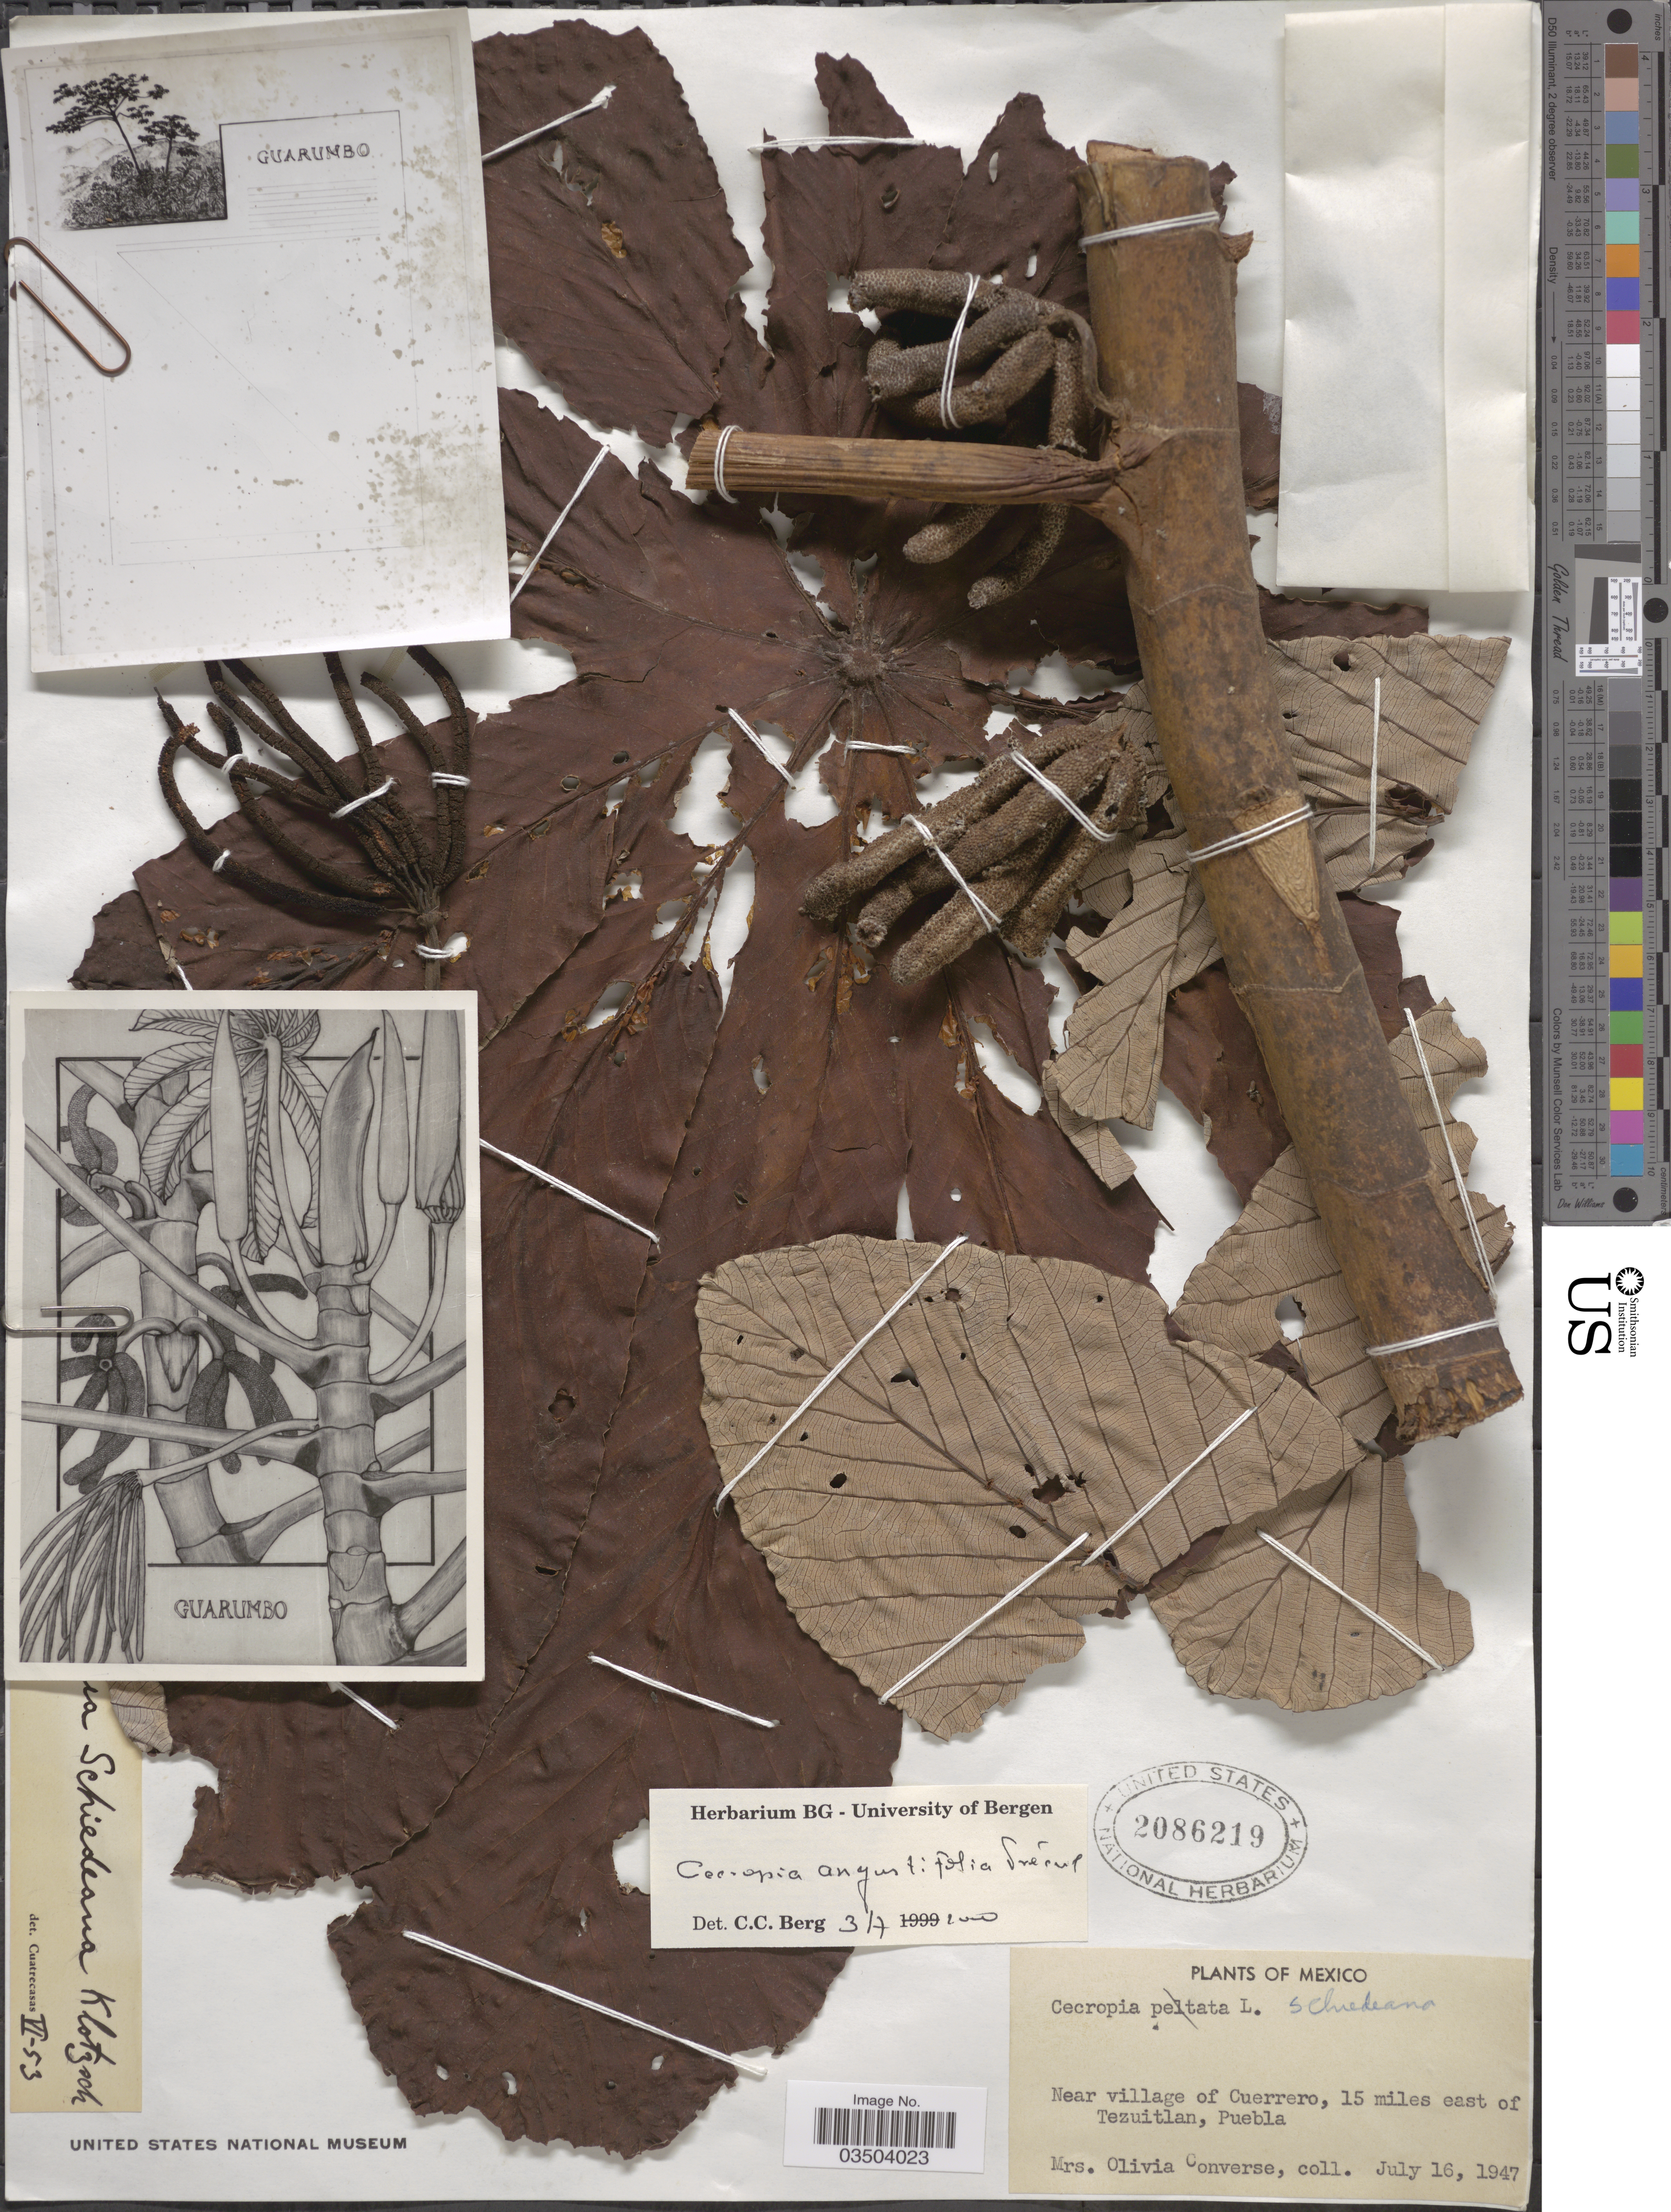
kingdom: Plantae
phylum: Tracheophyta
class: Magnoliopsida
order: Rosales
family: Urticaceae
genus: Cecropia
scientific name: Cecropia angustifolia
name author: Trécul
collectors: O. Converse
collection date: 1947-07-16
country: Mexico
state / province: Puebla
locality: Near village of Cuerrero, 15 miles east of Tezuitlan.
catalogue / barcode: US 2086219